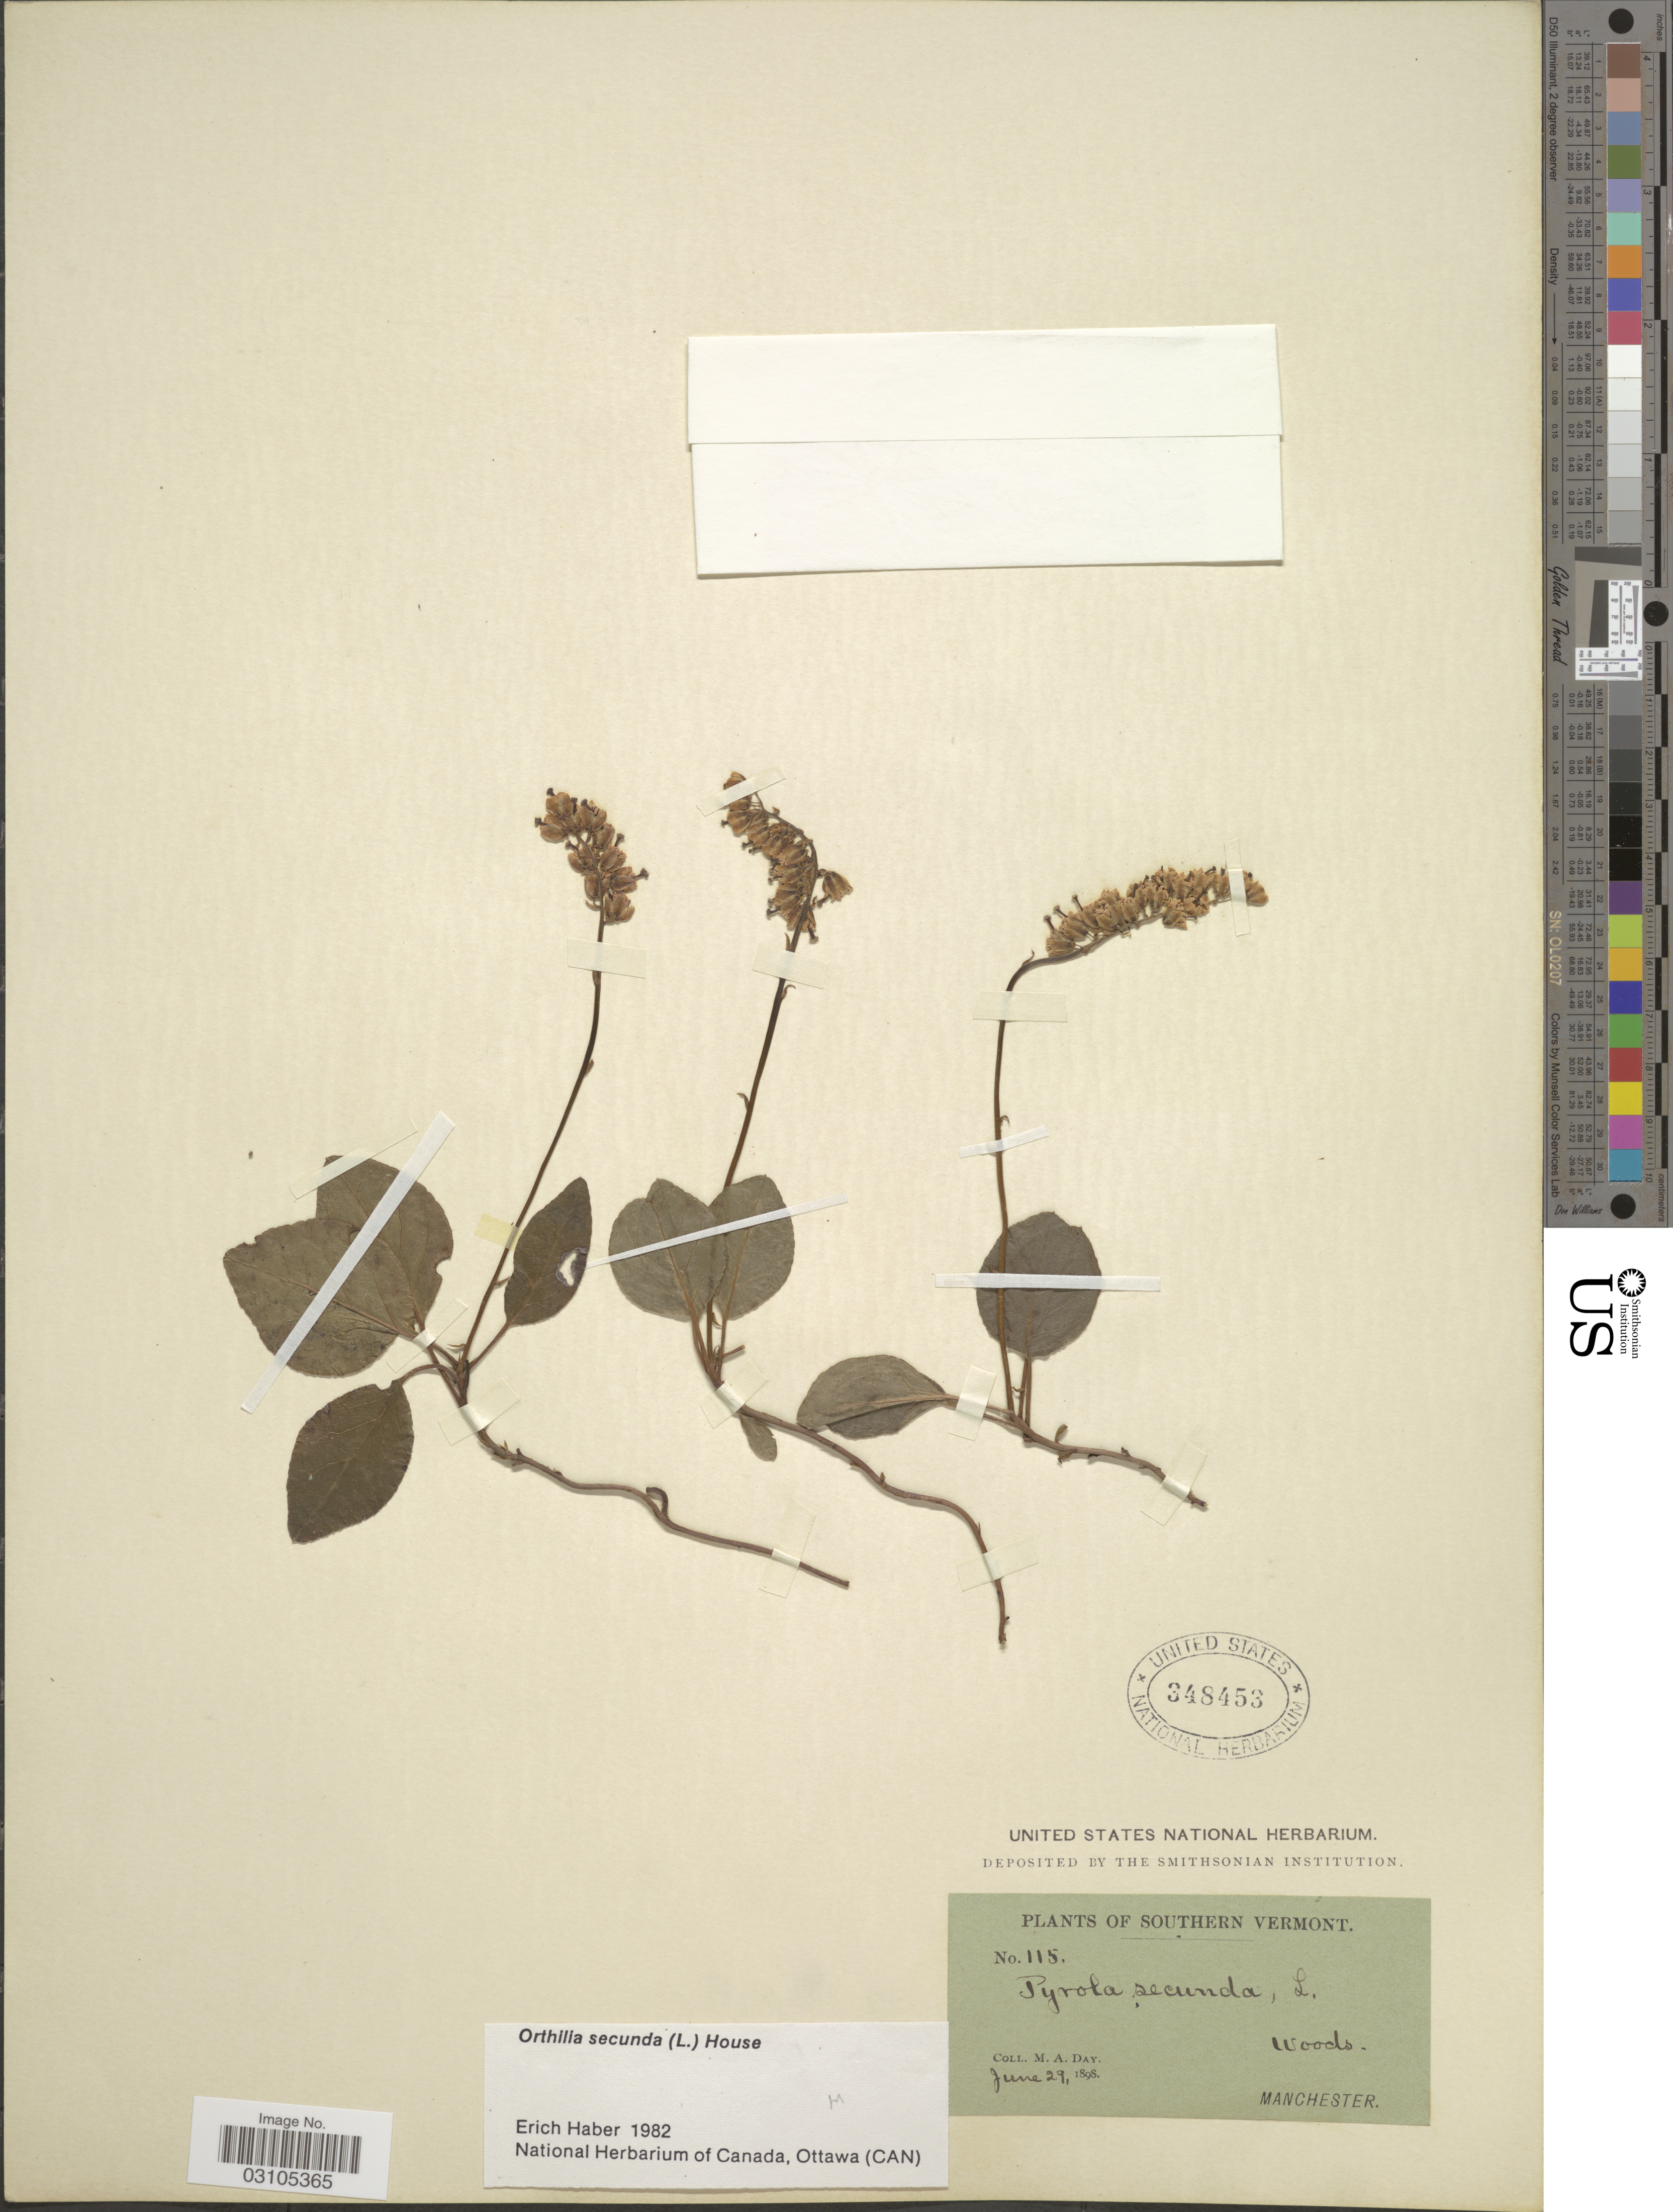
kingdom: Plantae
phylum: Tracheophyta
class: Magnoliopsida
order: Ericales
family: Ericaceae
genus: Orthilia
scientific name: Orthilia secunda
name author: (L.) House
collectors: M. Day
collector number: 115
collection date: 1898-06-29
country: United States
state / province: Vermont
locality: Southern Vermont. Manchester.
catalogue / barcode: US 348453